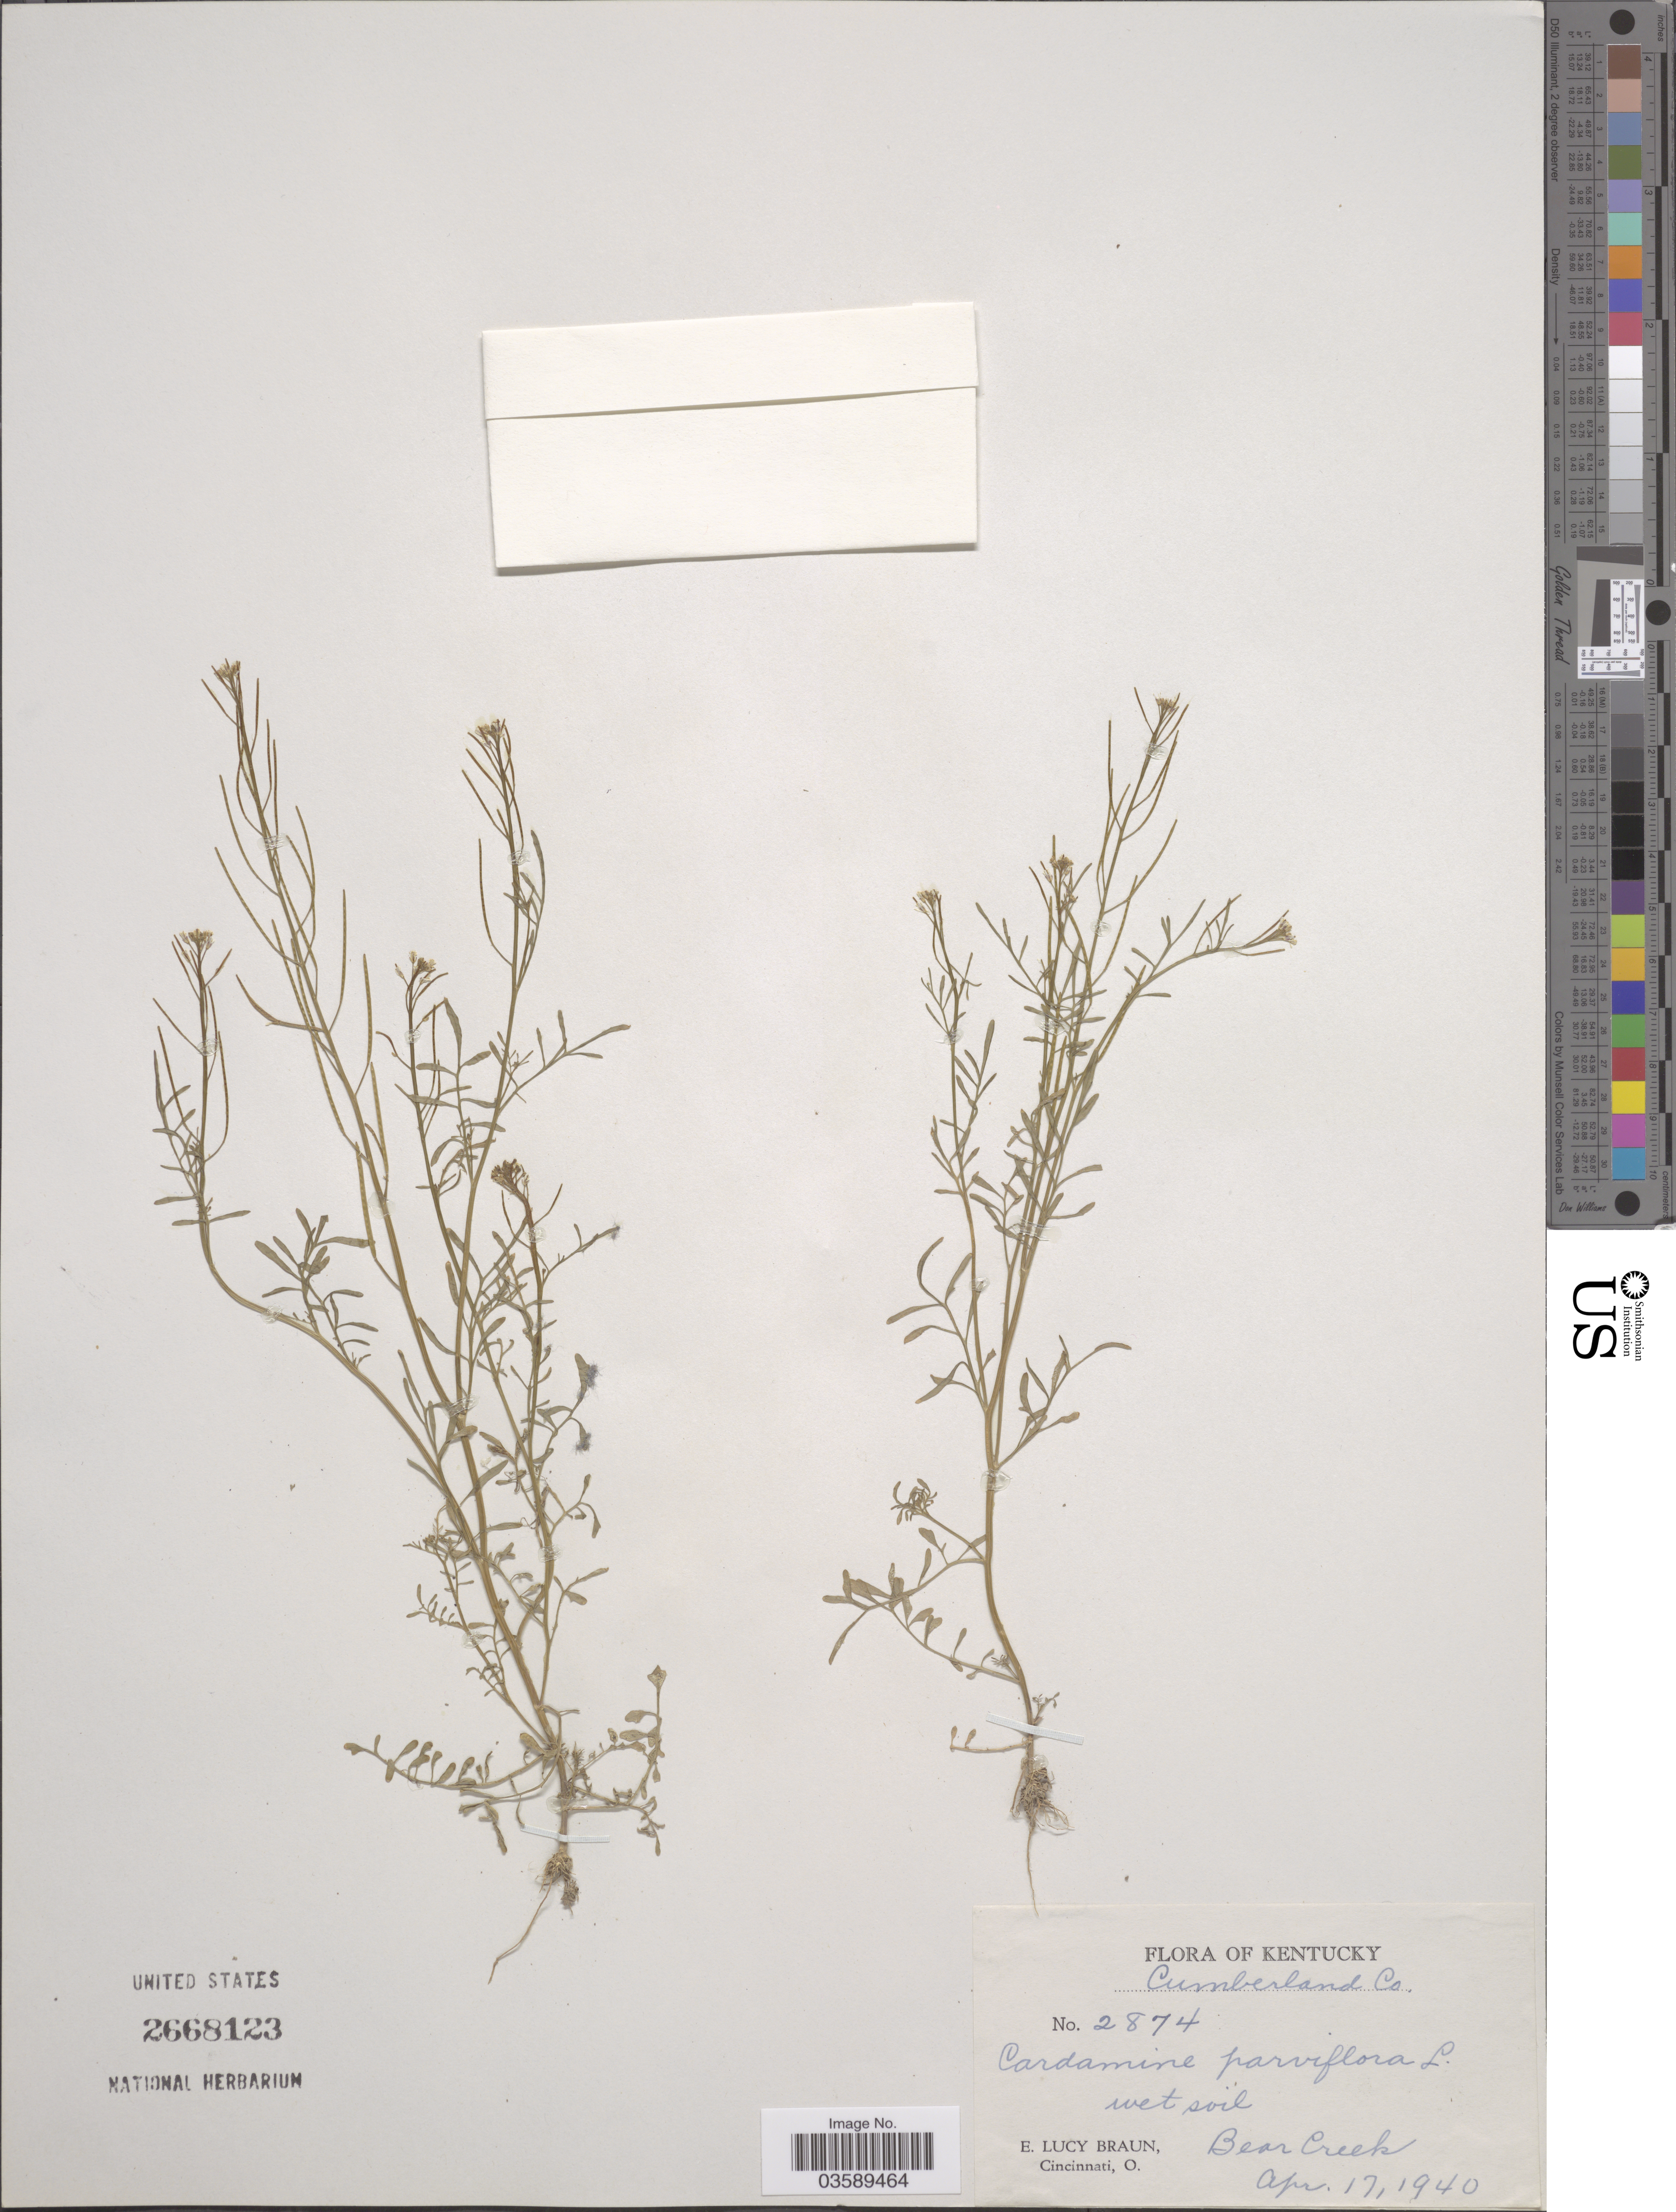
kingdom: Plantae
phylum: Tracheophyta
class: Magnoliopsida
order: Brassicales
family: Brassicaceae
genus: Cardamine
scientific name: Cardamine parviflora var. arenicola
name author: (Britton) O.E. Schulz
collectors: E. L. Braun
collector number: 2874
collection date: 1940-04-17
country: United States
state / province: Kentucky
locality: Cumberland Co. Bear Creek.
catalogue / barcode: US 2668123